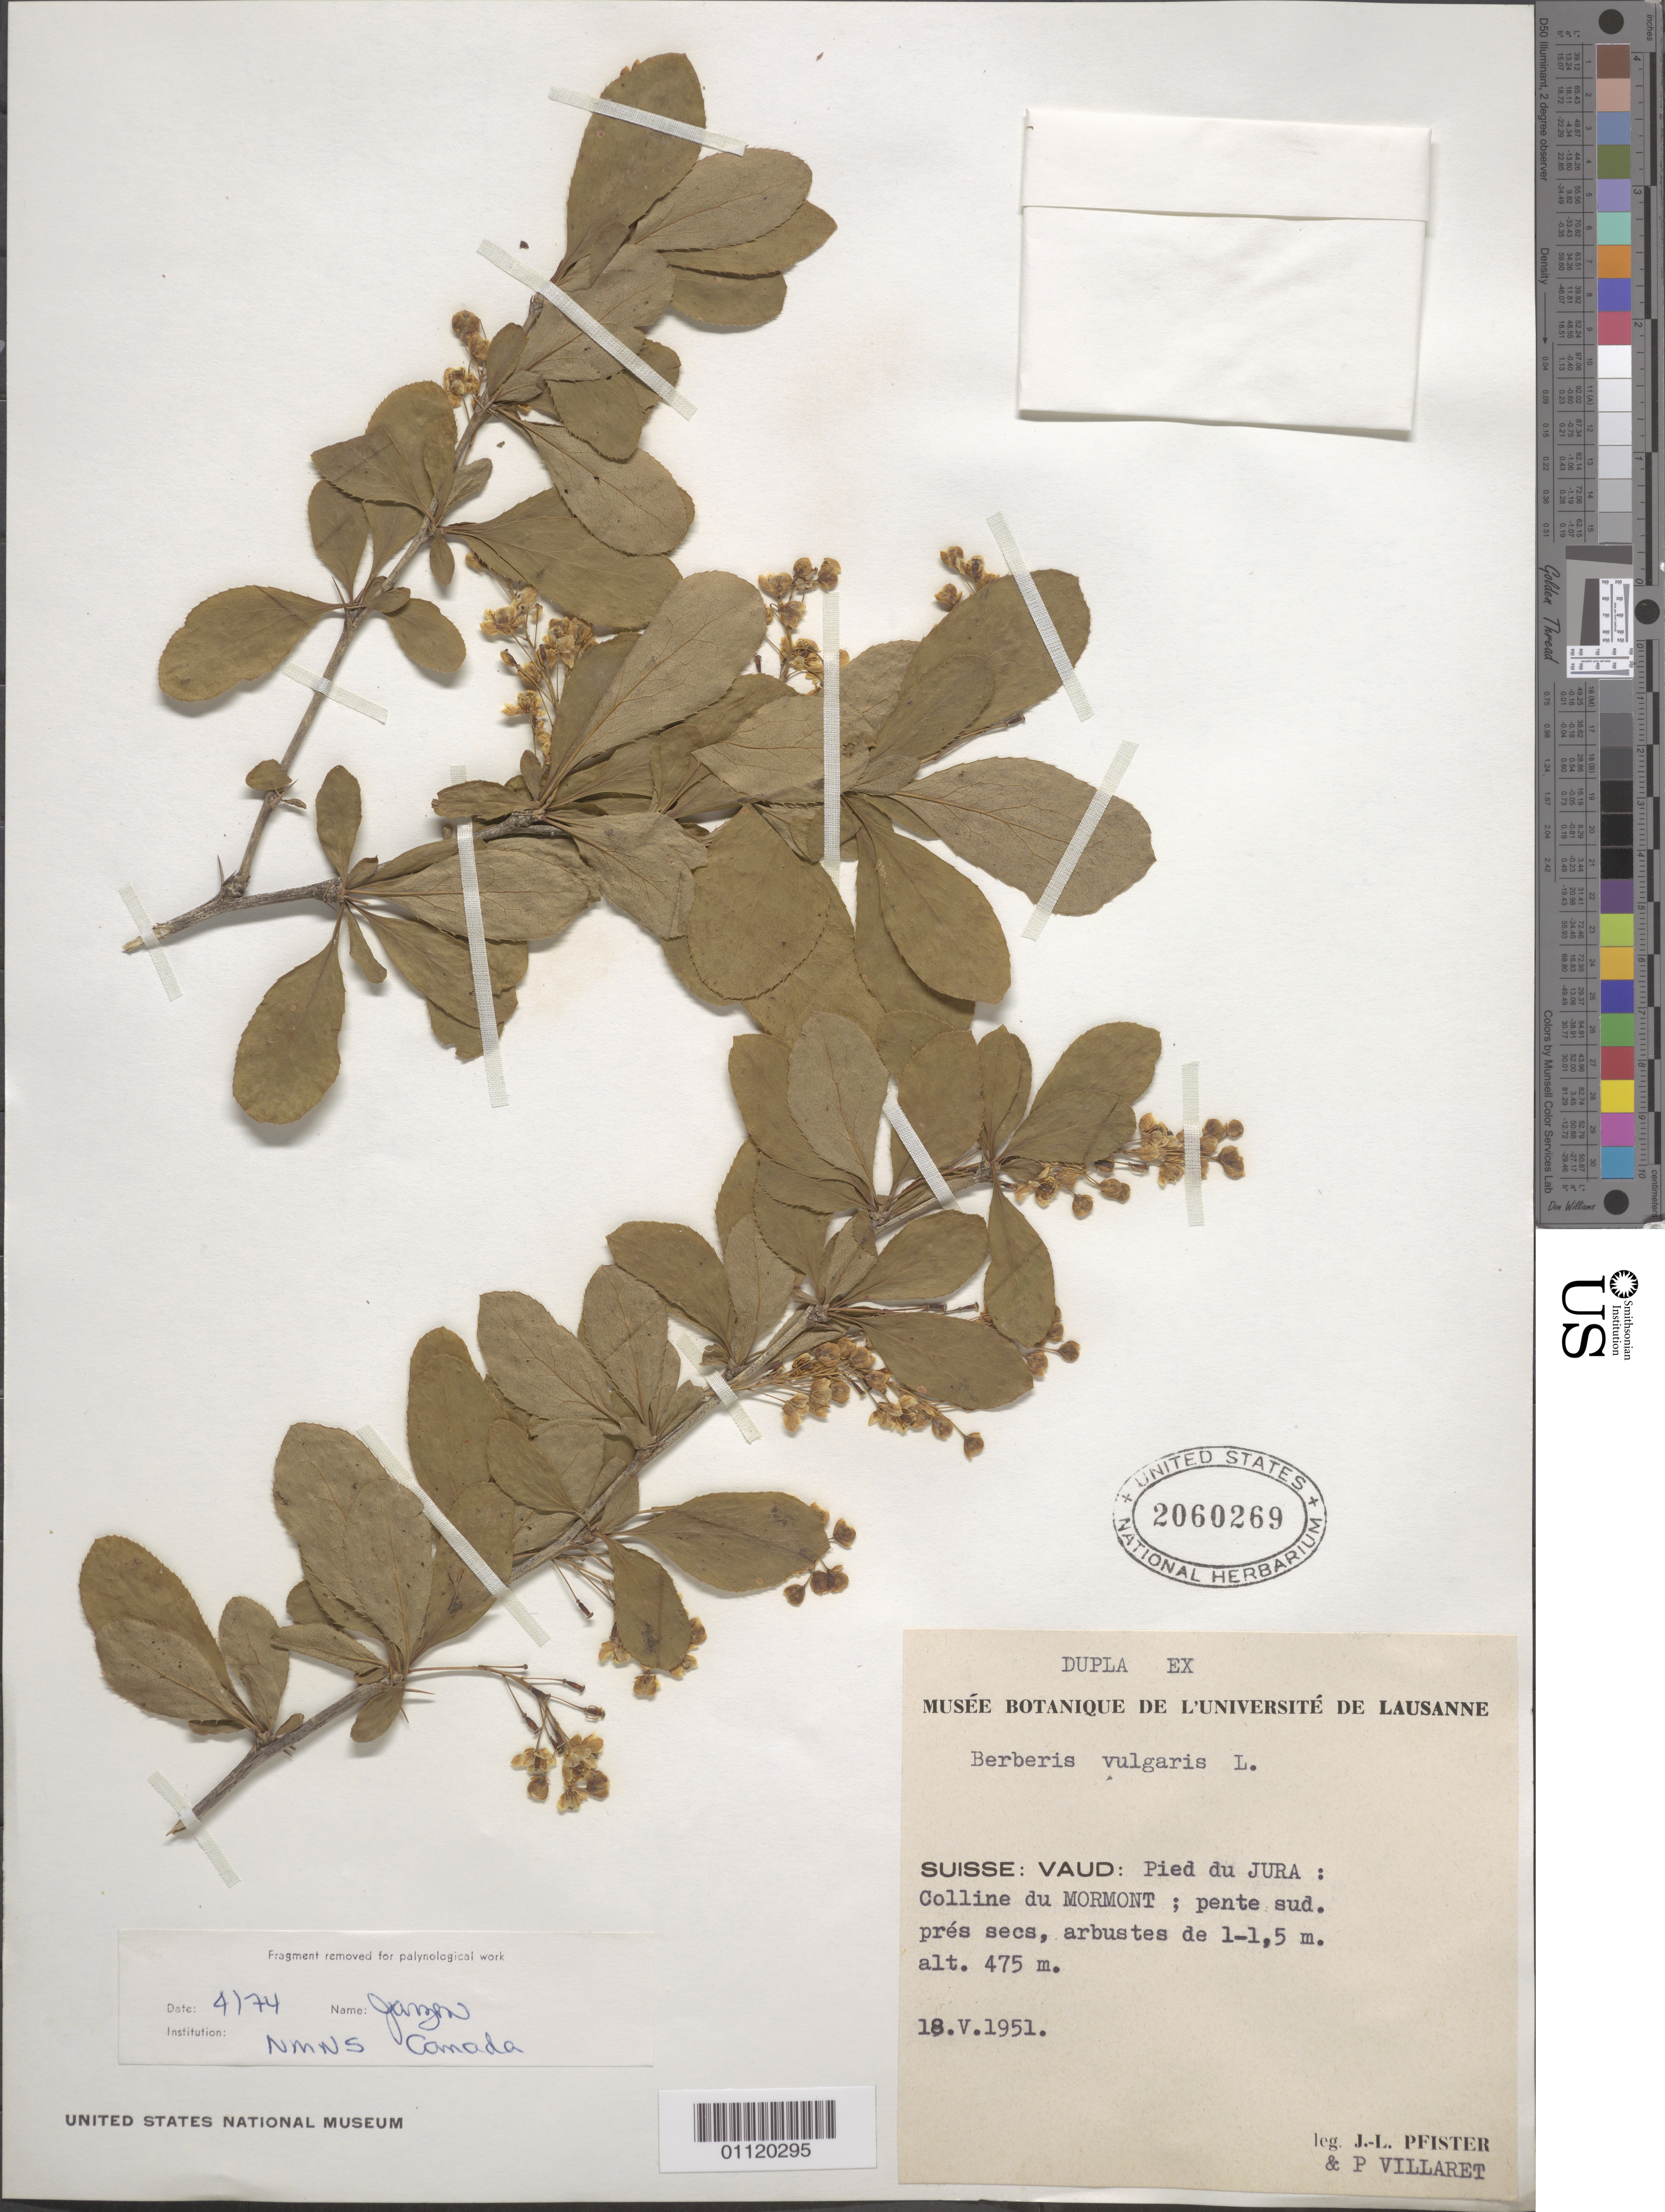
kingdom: Plantae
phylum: Tracheophyta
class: Magnoliopsida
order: Ranunculales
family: Berberidaceae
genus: Berberis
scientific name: Berberis vulgaris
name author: L.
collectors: J. Pfister & P. Villaret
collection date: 1951-05-18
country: Switzerland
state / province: Vaud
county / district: Jura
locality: Jura Foothills: Mormont hill, southern slope. Dry meadows.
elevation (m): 475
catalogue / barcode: US 2060269